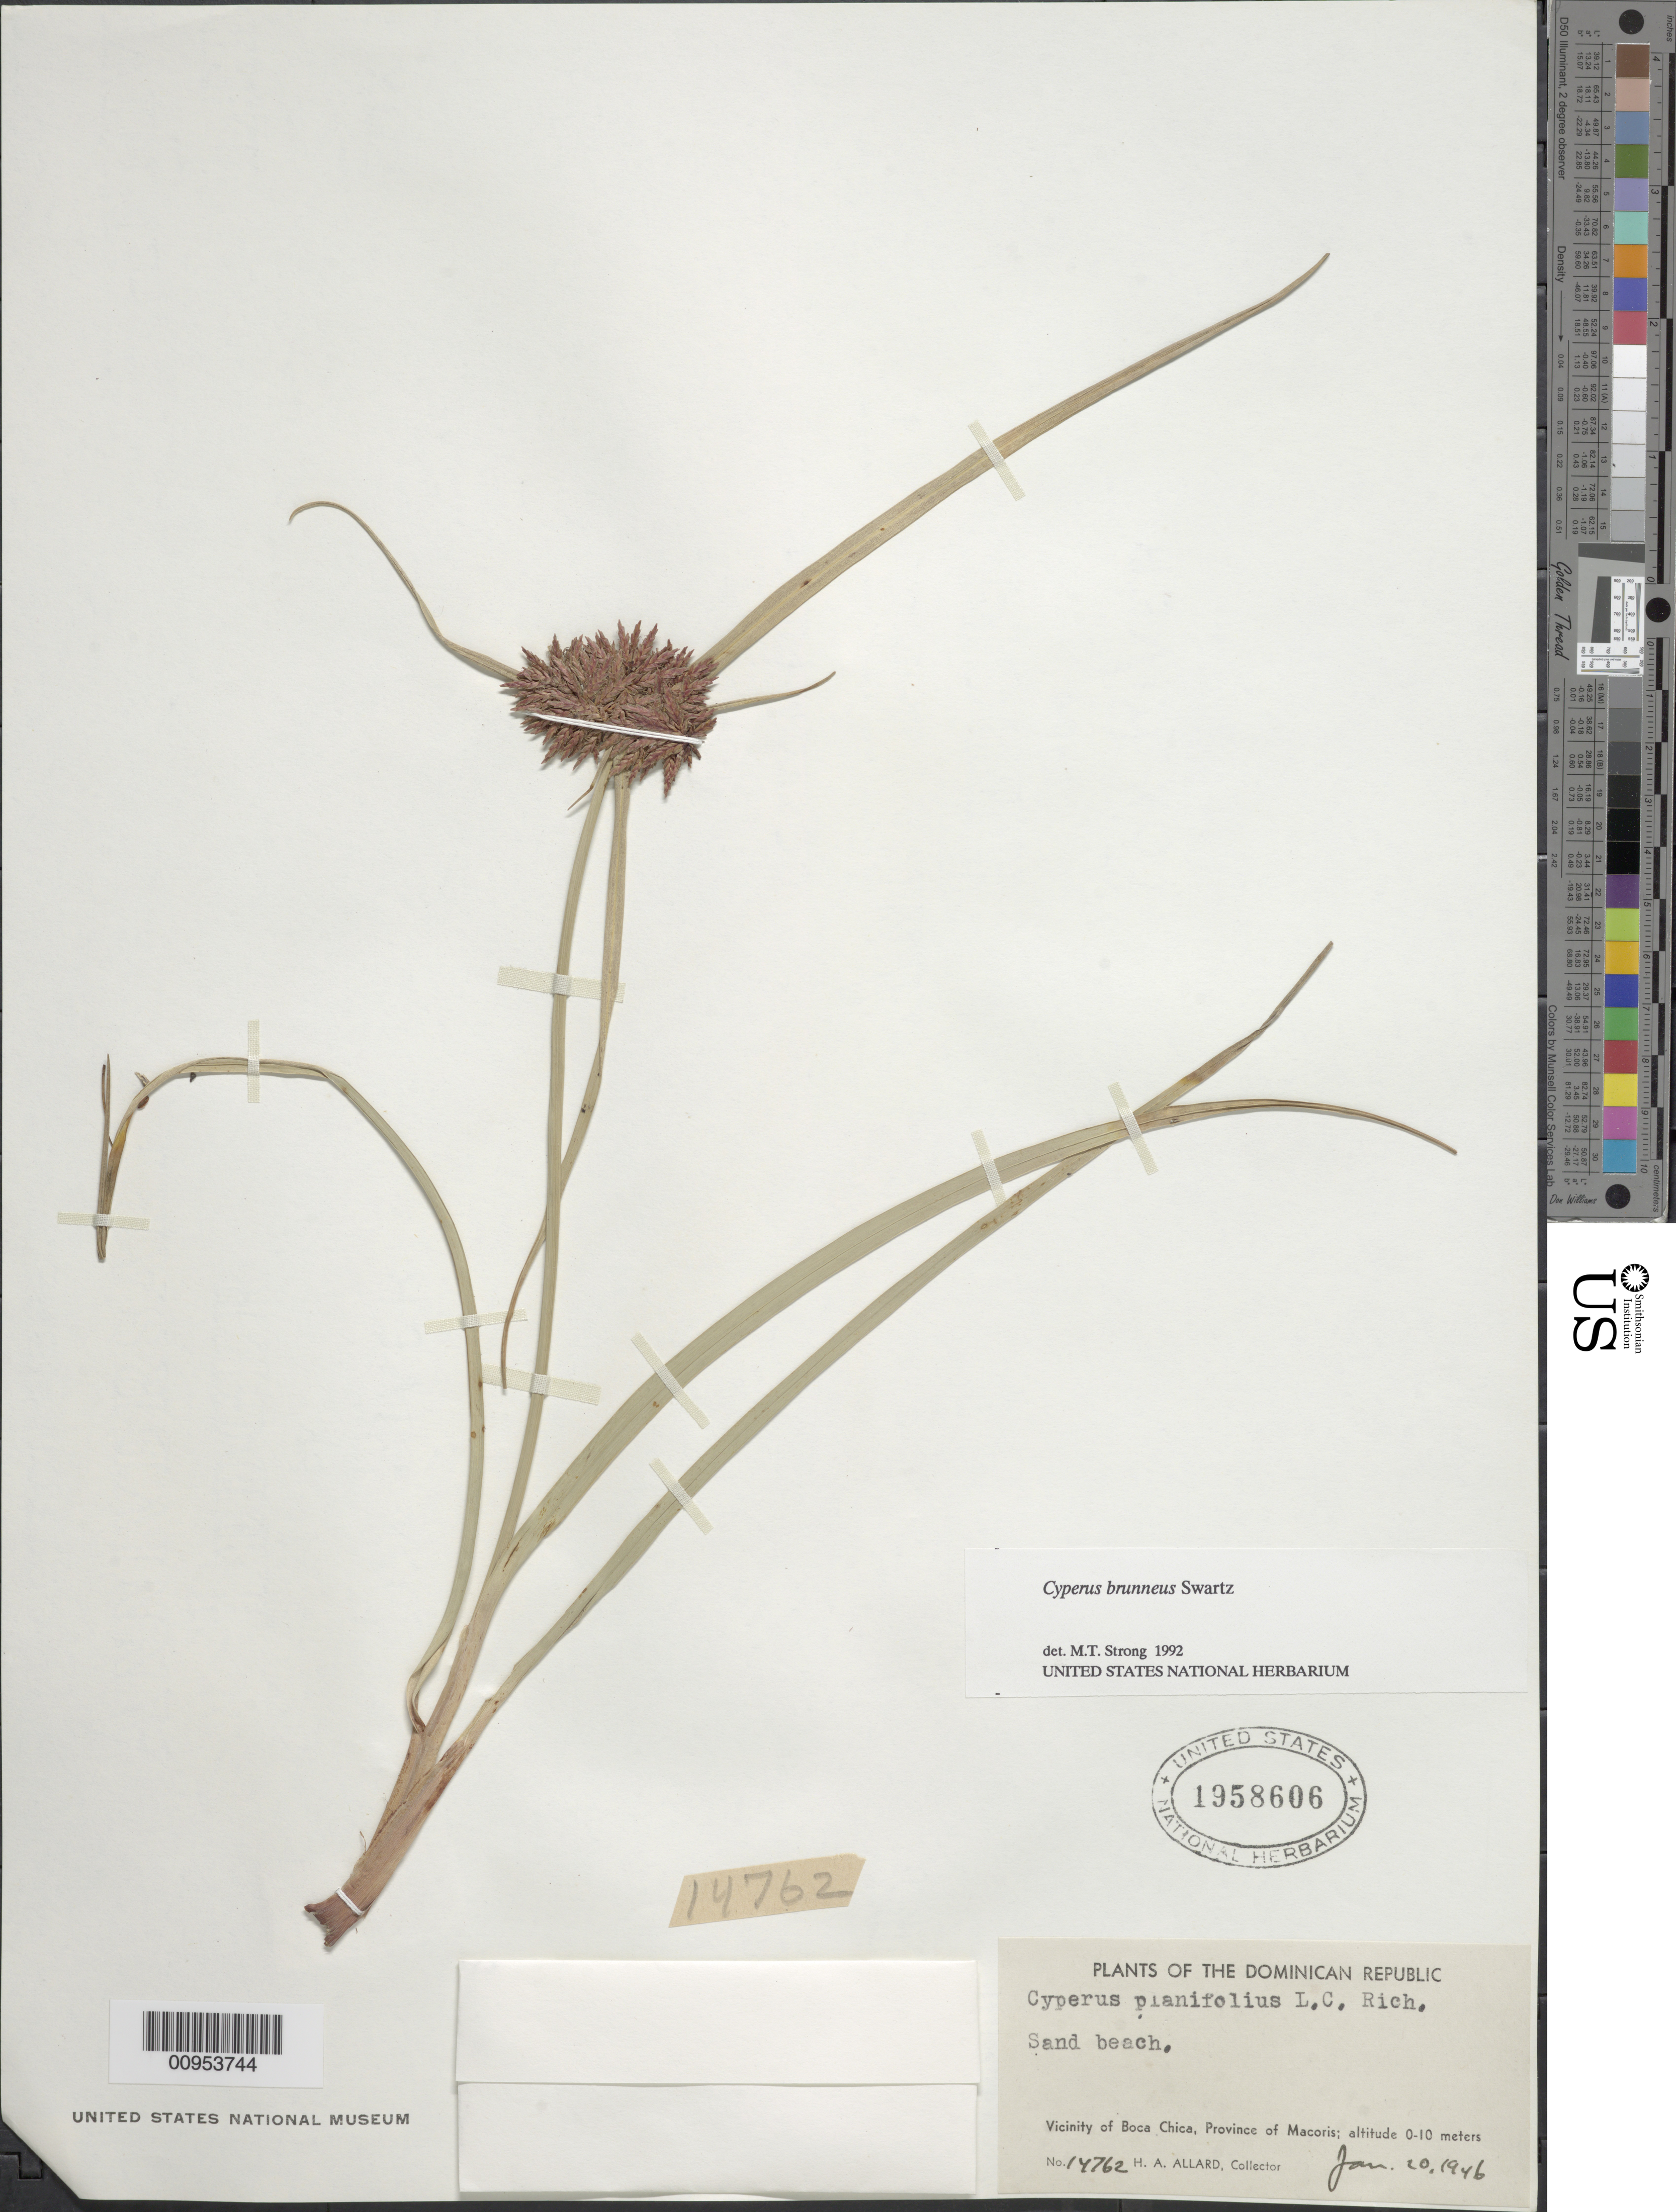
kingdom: Plantae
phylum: Tracheophyta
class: Liliopsida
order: Poales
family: Cyperaceae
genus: Cyperus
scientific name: Cyperus brunneus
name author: Sw.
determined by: Strong, M. T., (US), Smithsonian Institution - National Museum of Natural History (UNITED STATES)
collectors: H. A. Allard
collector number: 14762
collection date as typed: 20 Jan 1946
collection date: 1946-01-20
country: Dominican Republic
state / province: San Pedro de Macorís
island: Hispaniola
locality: Vicinity of Boca Chica, beach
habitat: Sand beach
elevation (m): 0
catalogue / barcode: US 1958606